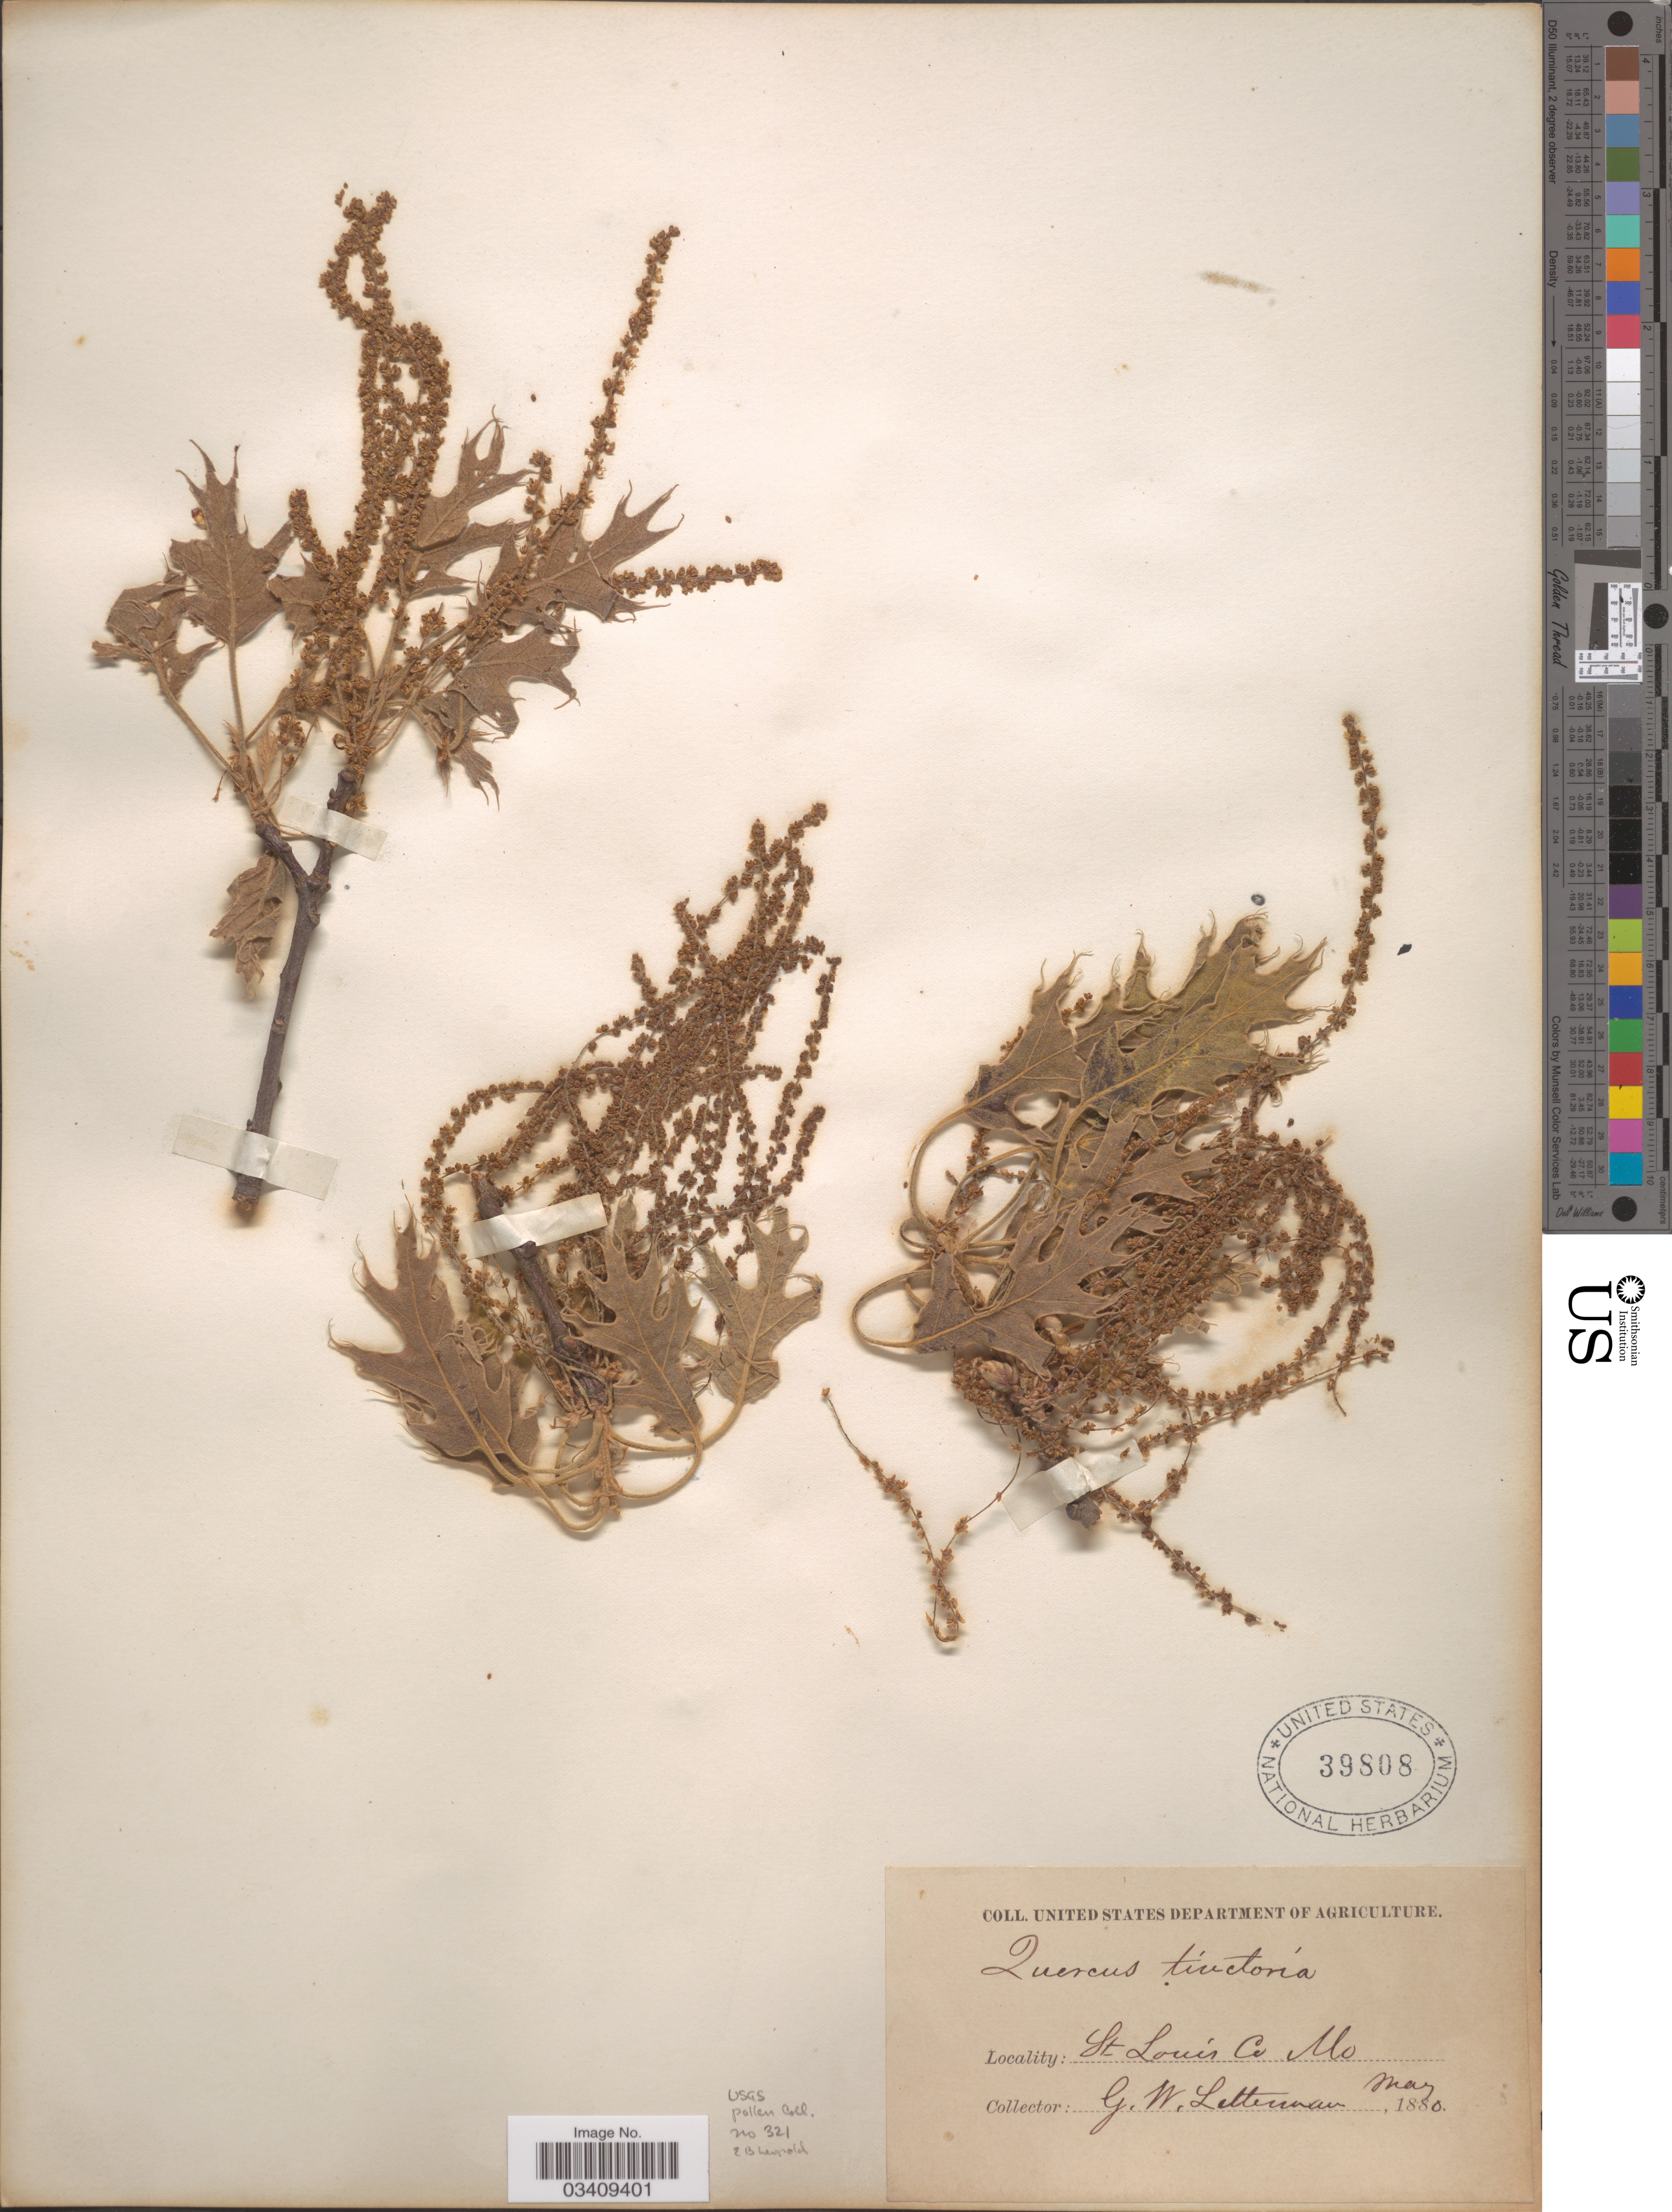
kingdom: Plantae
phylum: Tracheophyta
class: Magnoliopsida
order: Fagales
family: Fagaceae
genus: Quercus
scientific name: Quercus velutina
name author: Lam.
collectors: G. W. Letterman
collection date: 1880-05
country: United States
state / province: Missouri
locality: St Louis Co.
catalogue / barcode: US 39808